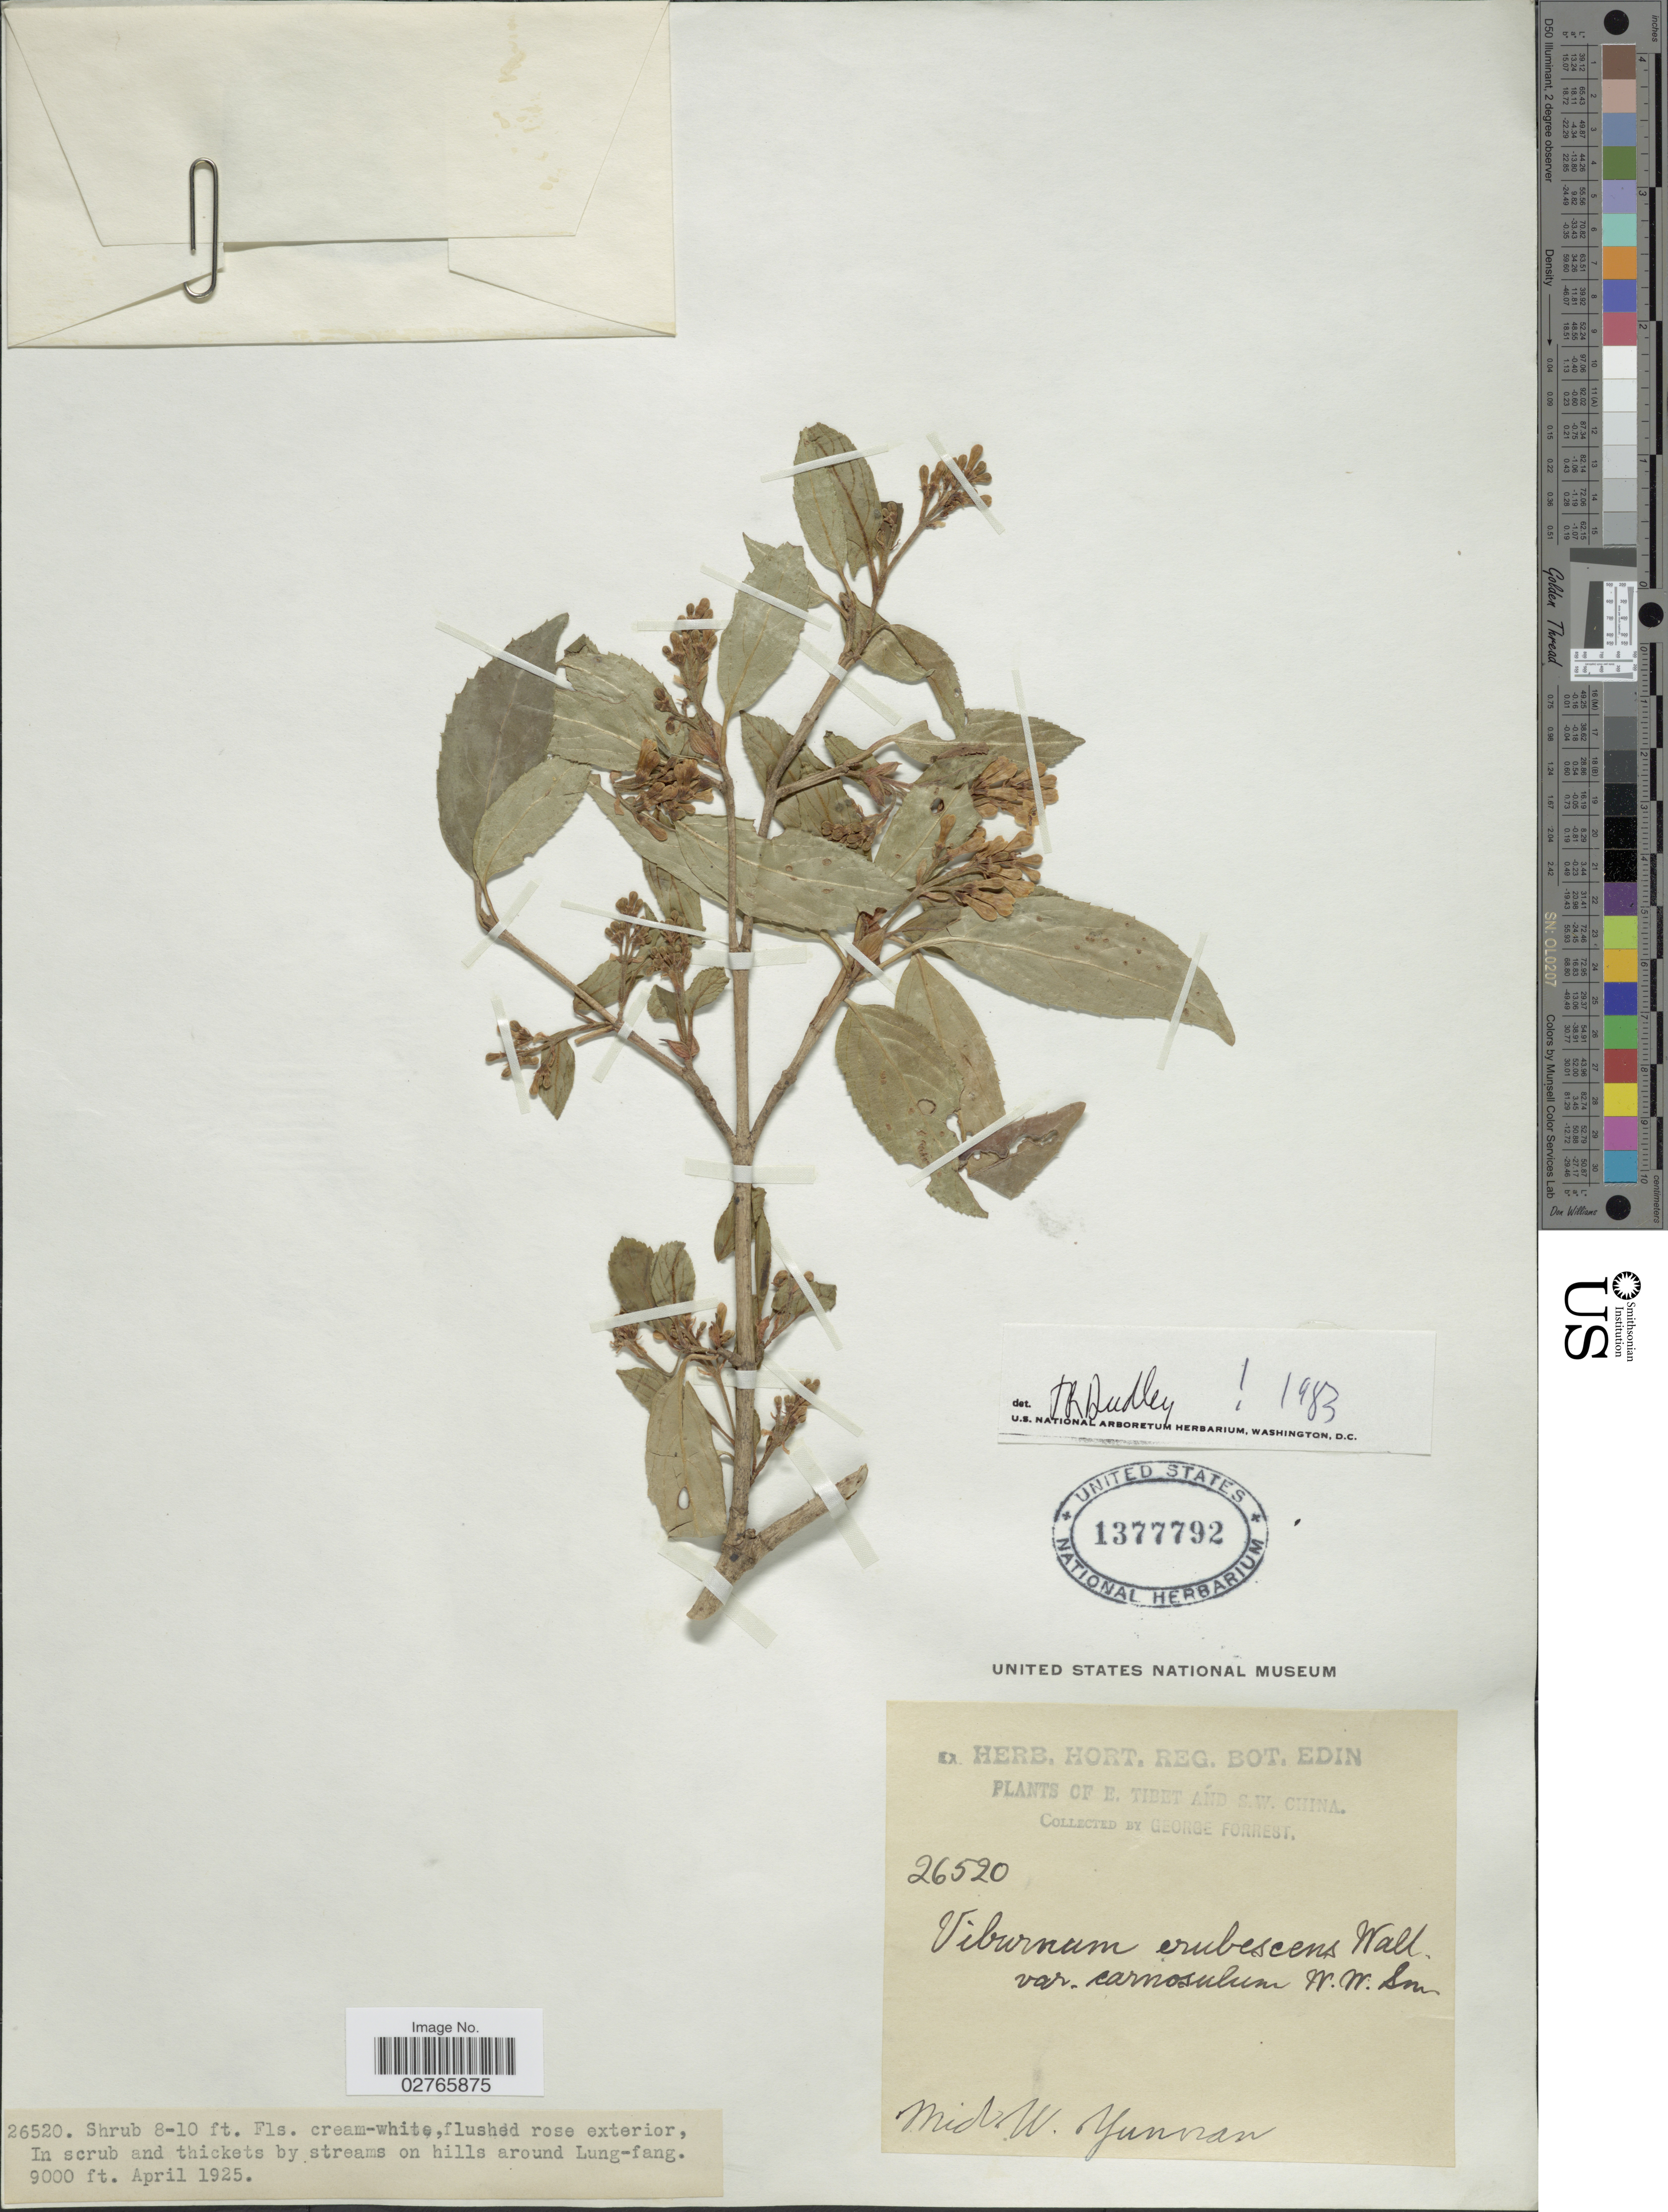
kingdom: Plantae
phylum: Tracheophyta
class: Magnoliopsida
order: Dipsacales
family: Viburnaceae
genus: Viburnum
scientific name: Viburnum erubescens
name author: Wall.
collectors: G. Forrest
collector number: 26520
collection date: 1925-04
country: China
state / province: Yunnan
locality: Hills around Lung-fang. E. Tibet and S.W. China. Mid W. Yunnan.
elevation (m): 2743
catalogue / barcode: US 1377792